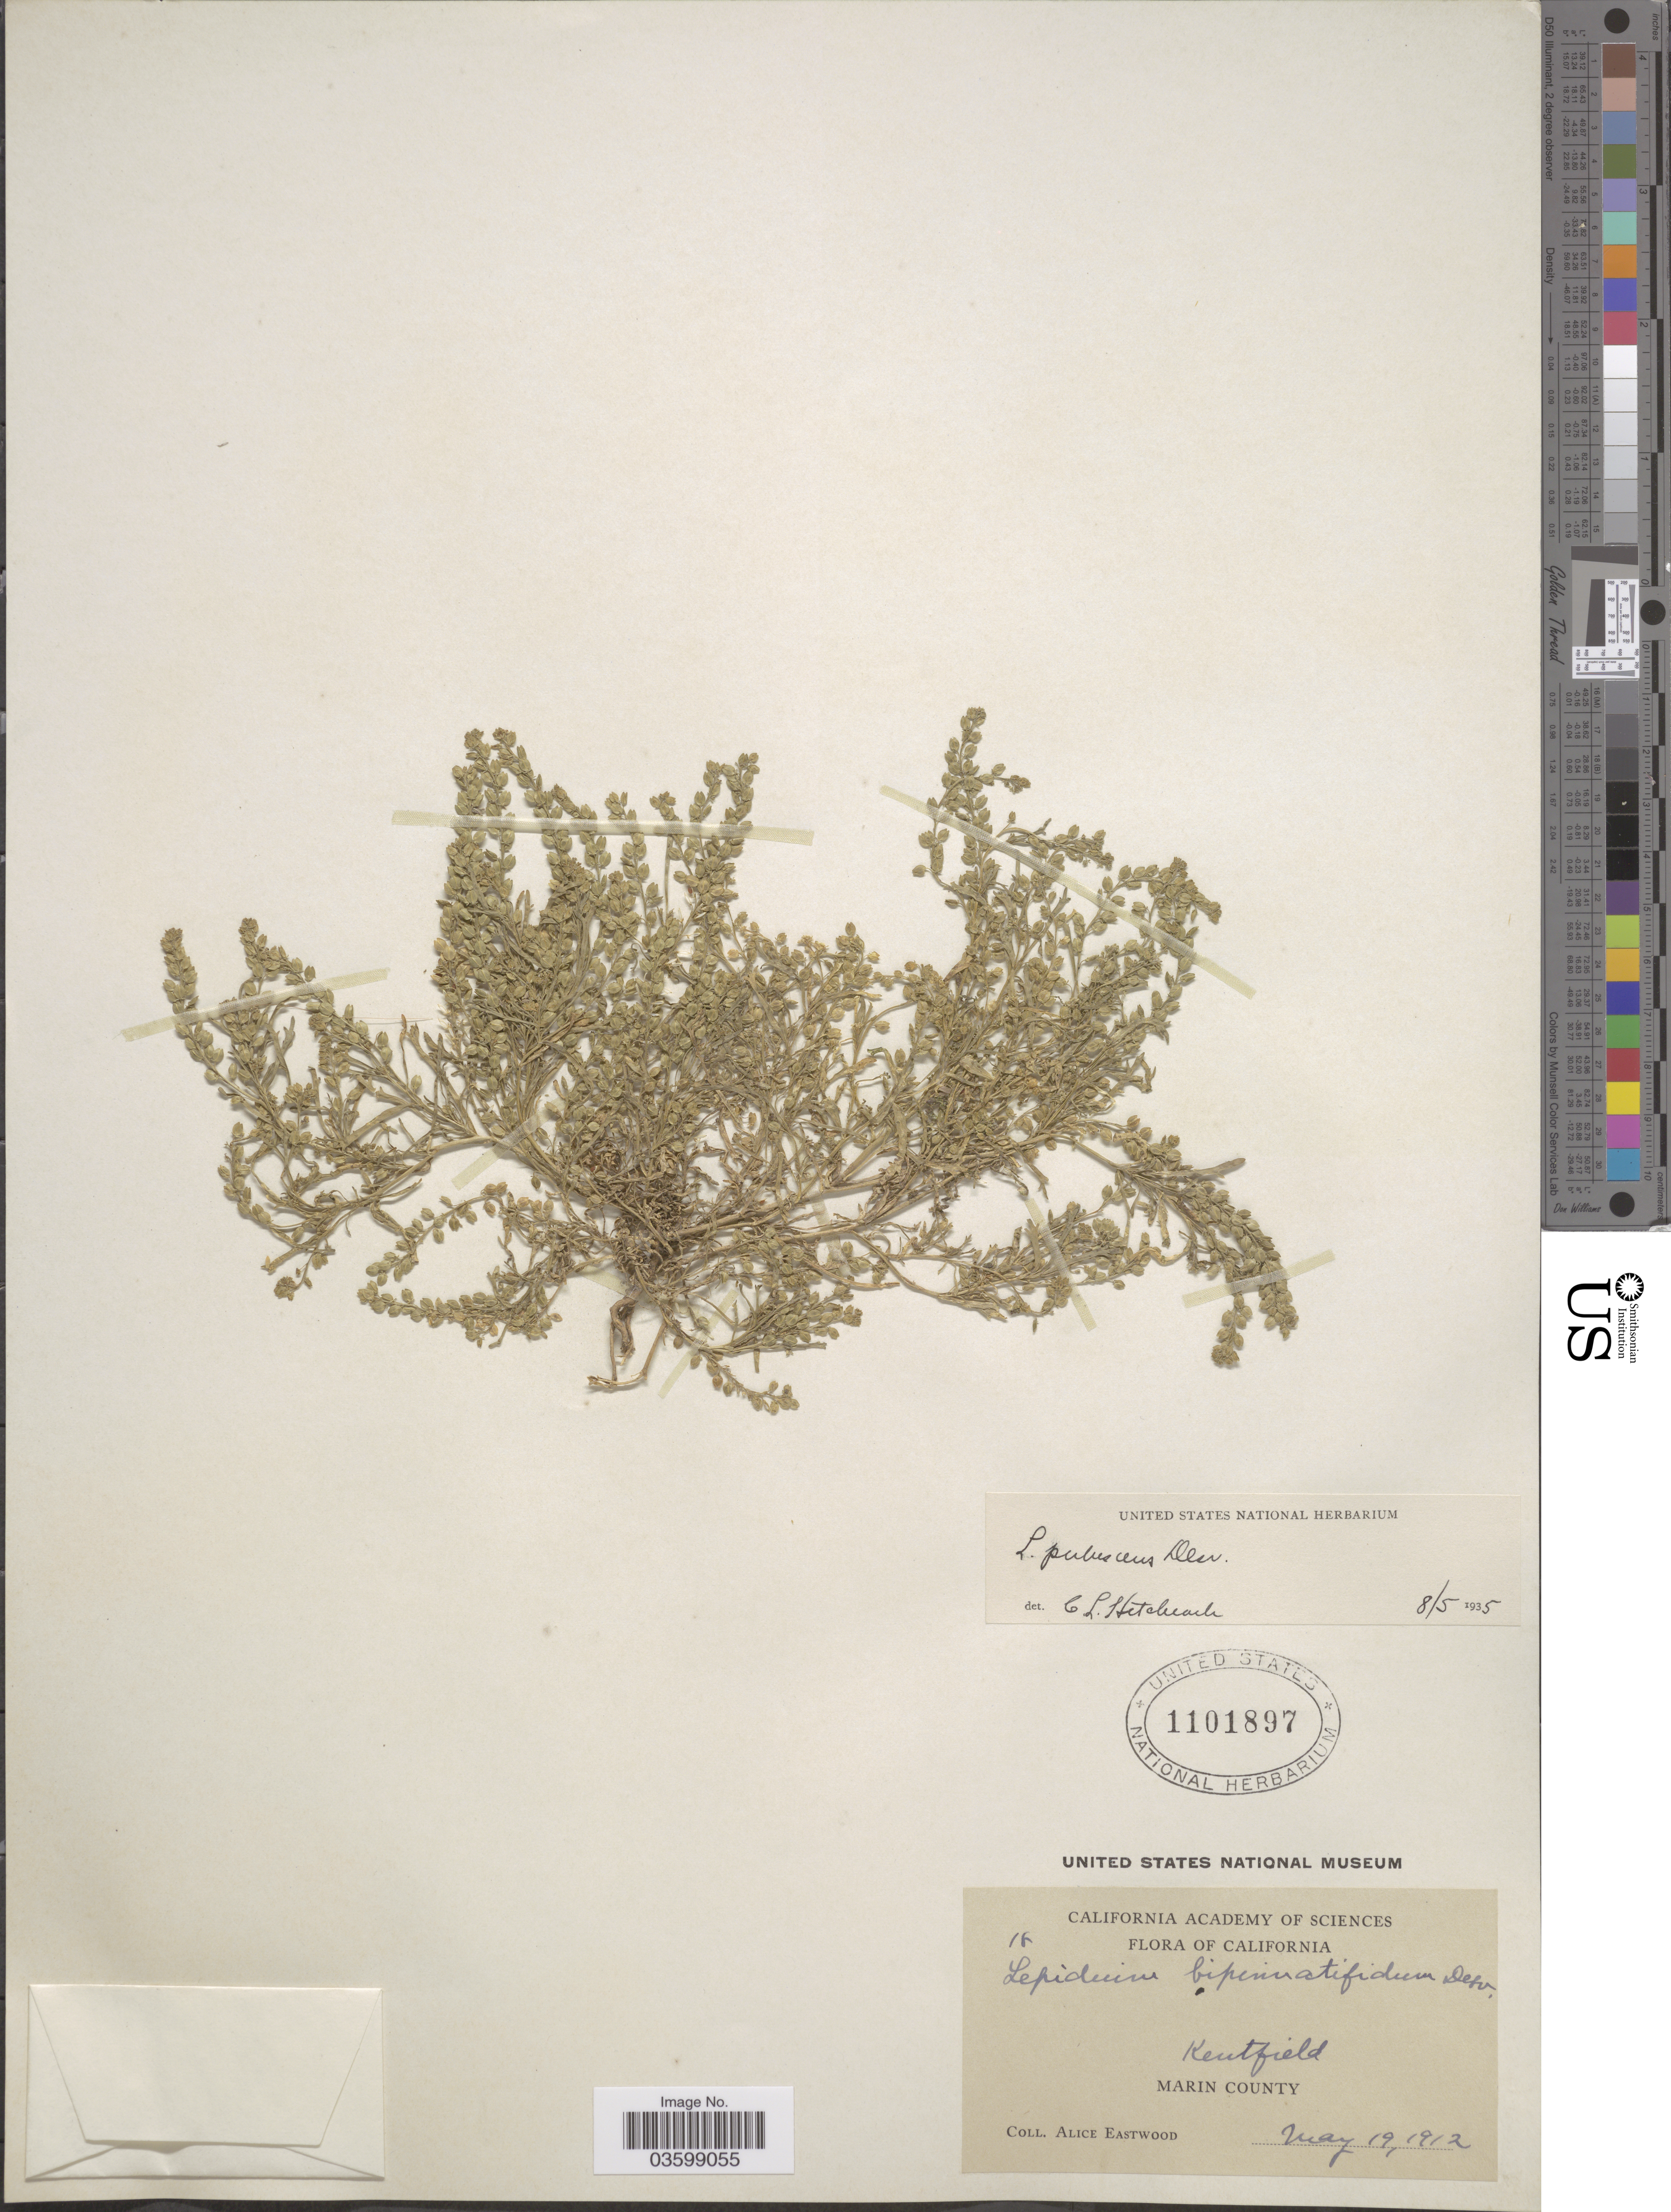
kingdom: Plantae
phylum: Tracheophyta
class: Magnoliopsida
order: Brassicales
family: Brassicaceae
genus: Lepidium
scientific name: Lepidium strictum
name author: (S. Watson) Rattan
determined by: Al-Shehbaz, I. A., (MO), Missouri Botanical Garden (UNITED STATES)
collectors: A. Eastwood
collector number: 18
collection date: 1912-05-19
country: United States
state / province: California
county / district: Marin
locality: Kentfield. Marin County.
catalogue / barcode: US 1101897